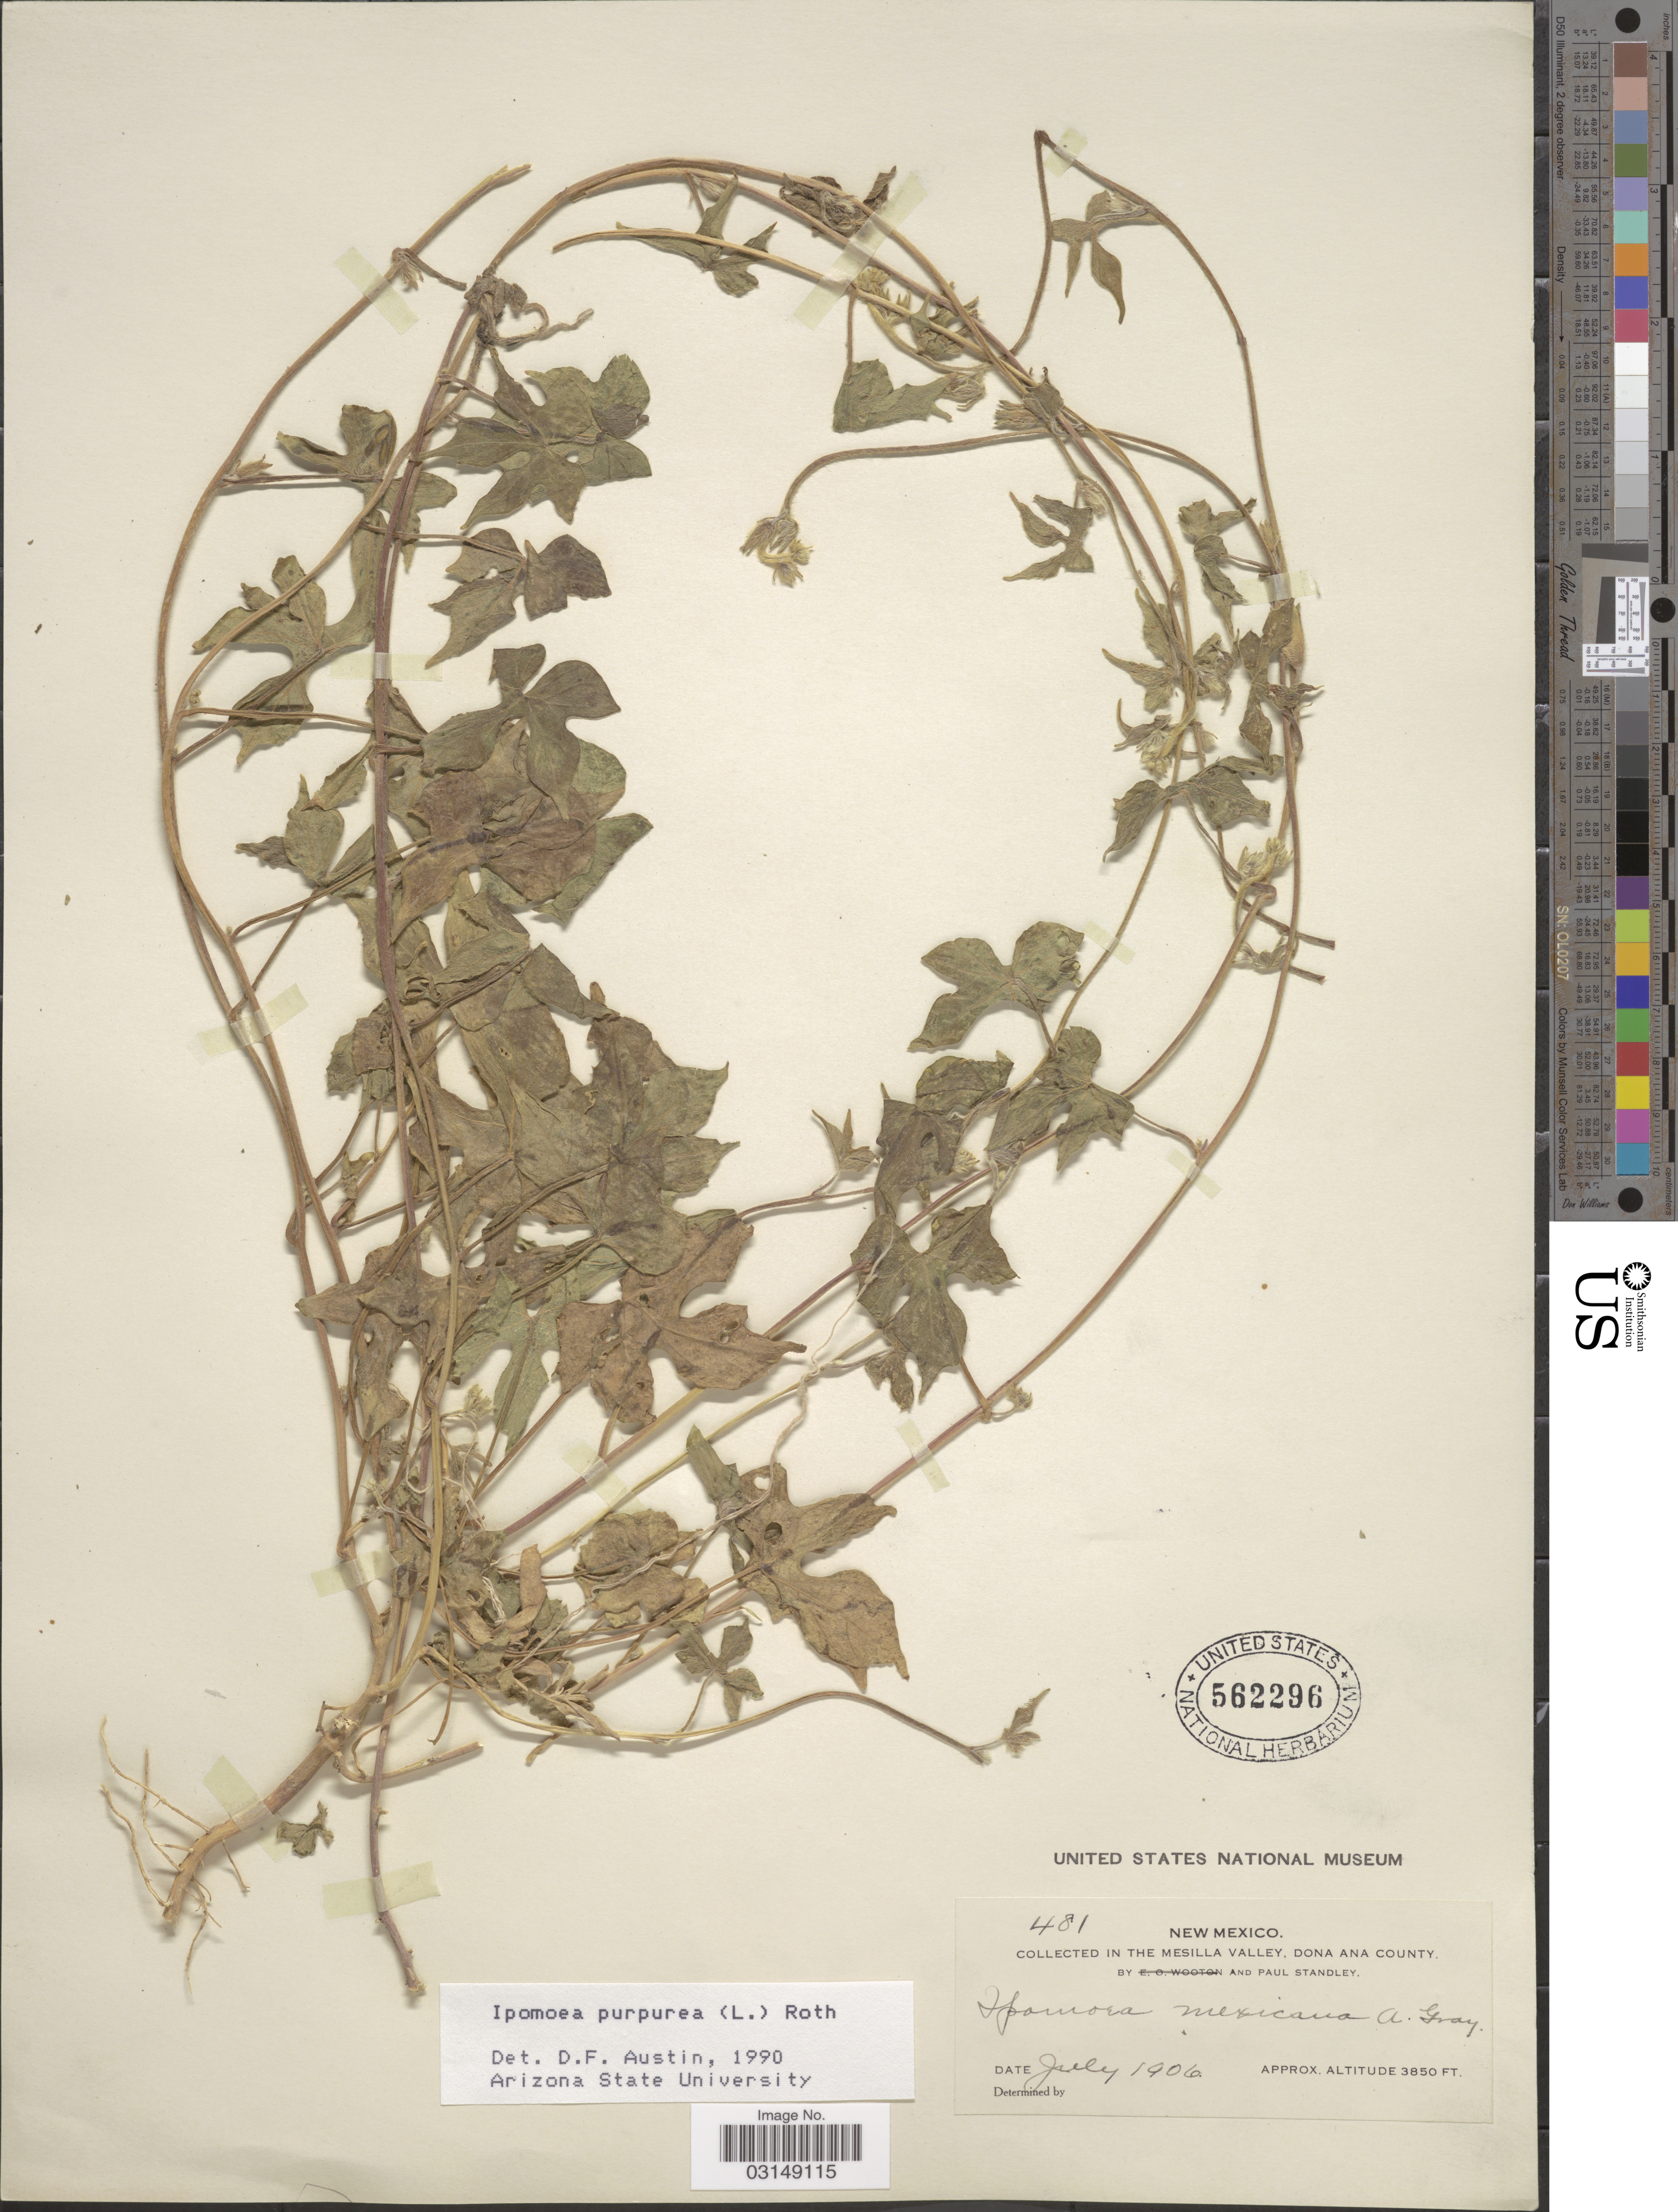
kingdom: Plantae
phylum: Tracheophyta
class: Magnoliopsida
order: Solanales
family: Convolvulaceae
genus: Ipomoea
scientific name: Ipomoea purpurea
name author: (L.) Roth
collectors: P. C. Standley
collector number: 481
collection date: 1906-07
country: United States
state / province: New Mexico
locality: Mesilla Valley, Dona Ana County.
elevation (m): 1173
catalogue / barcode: US 562296